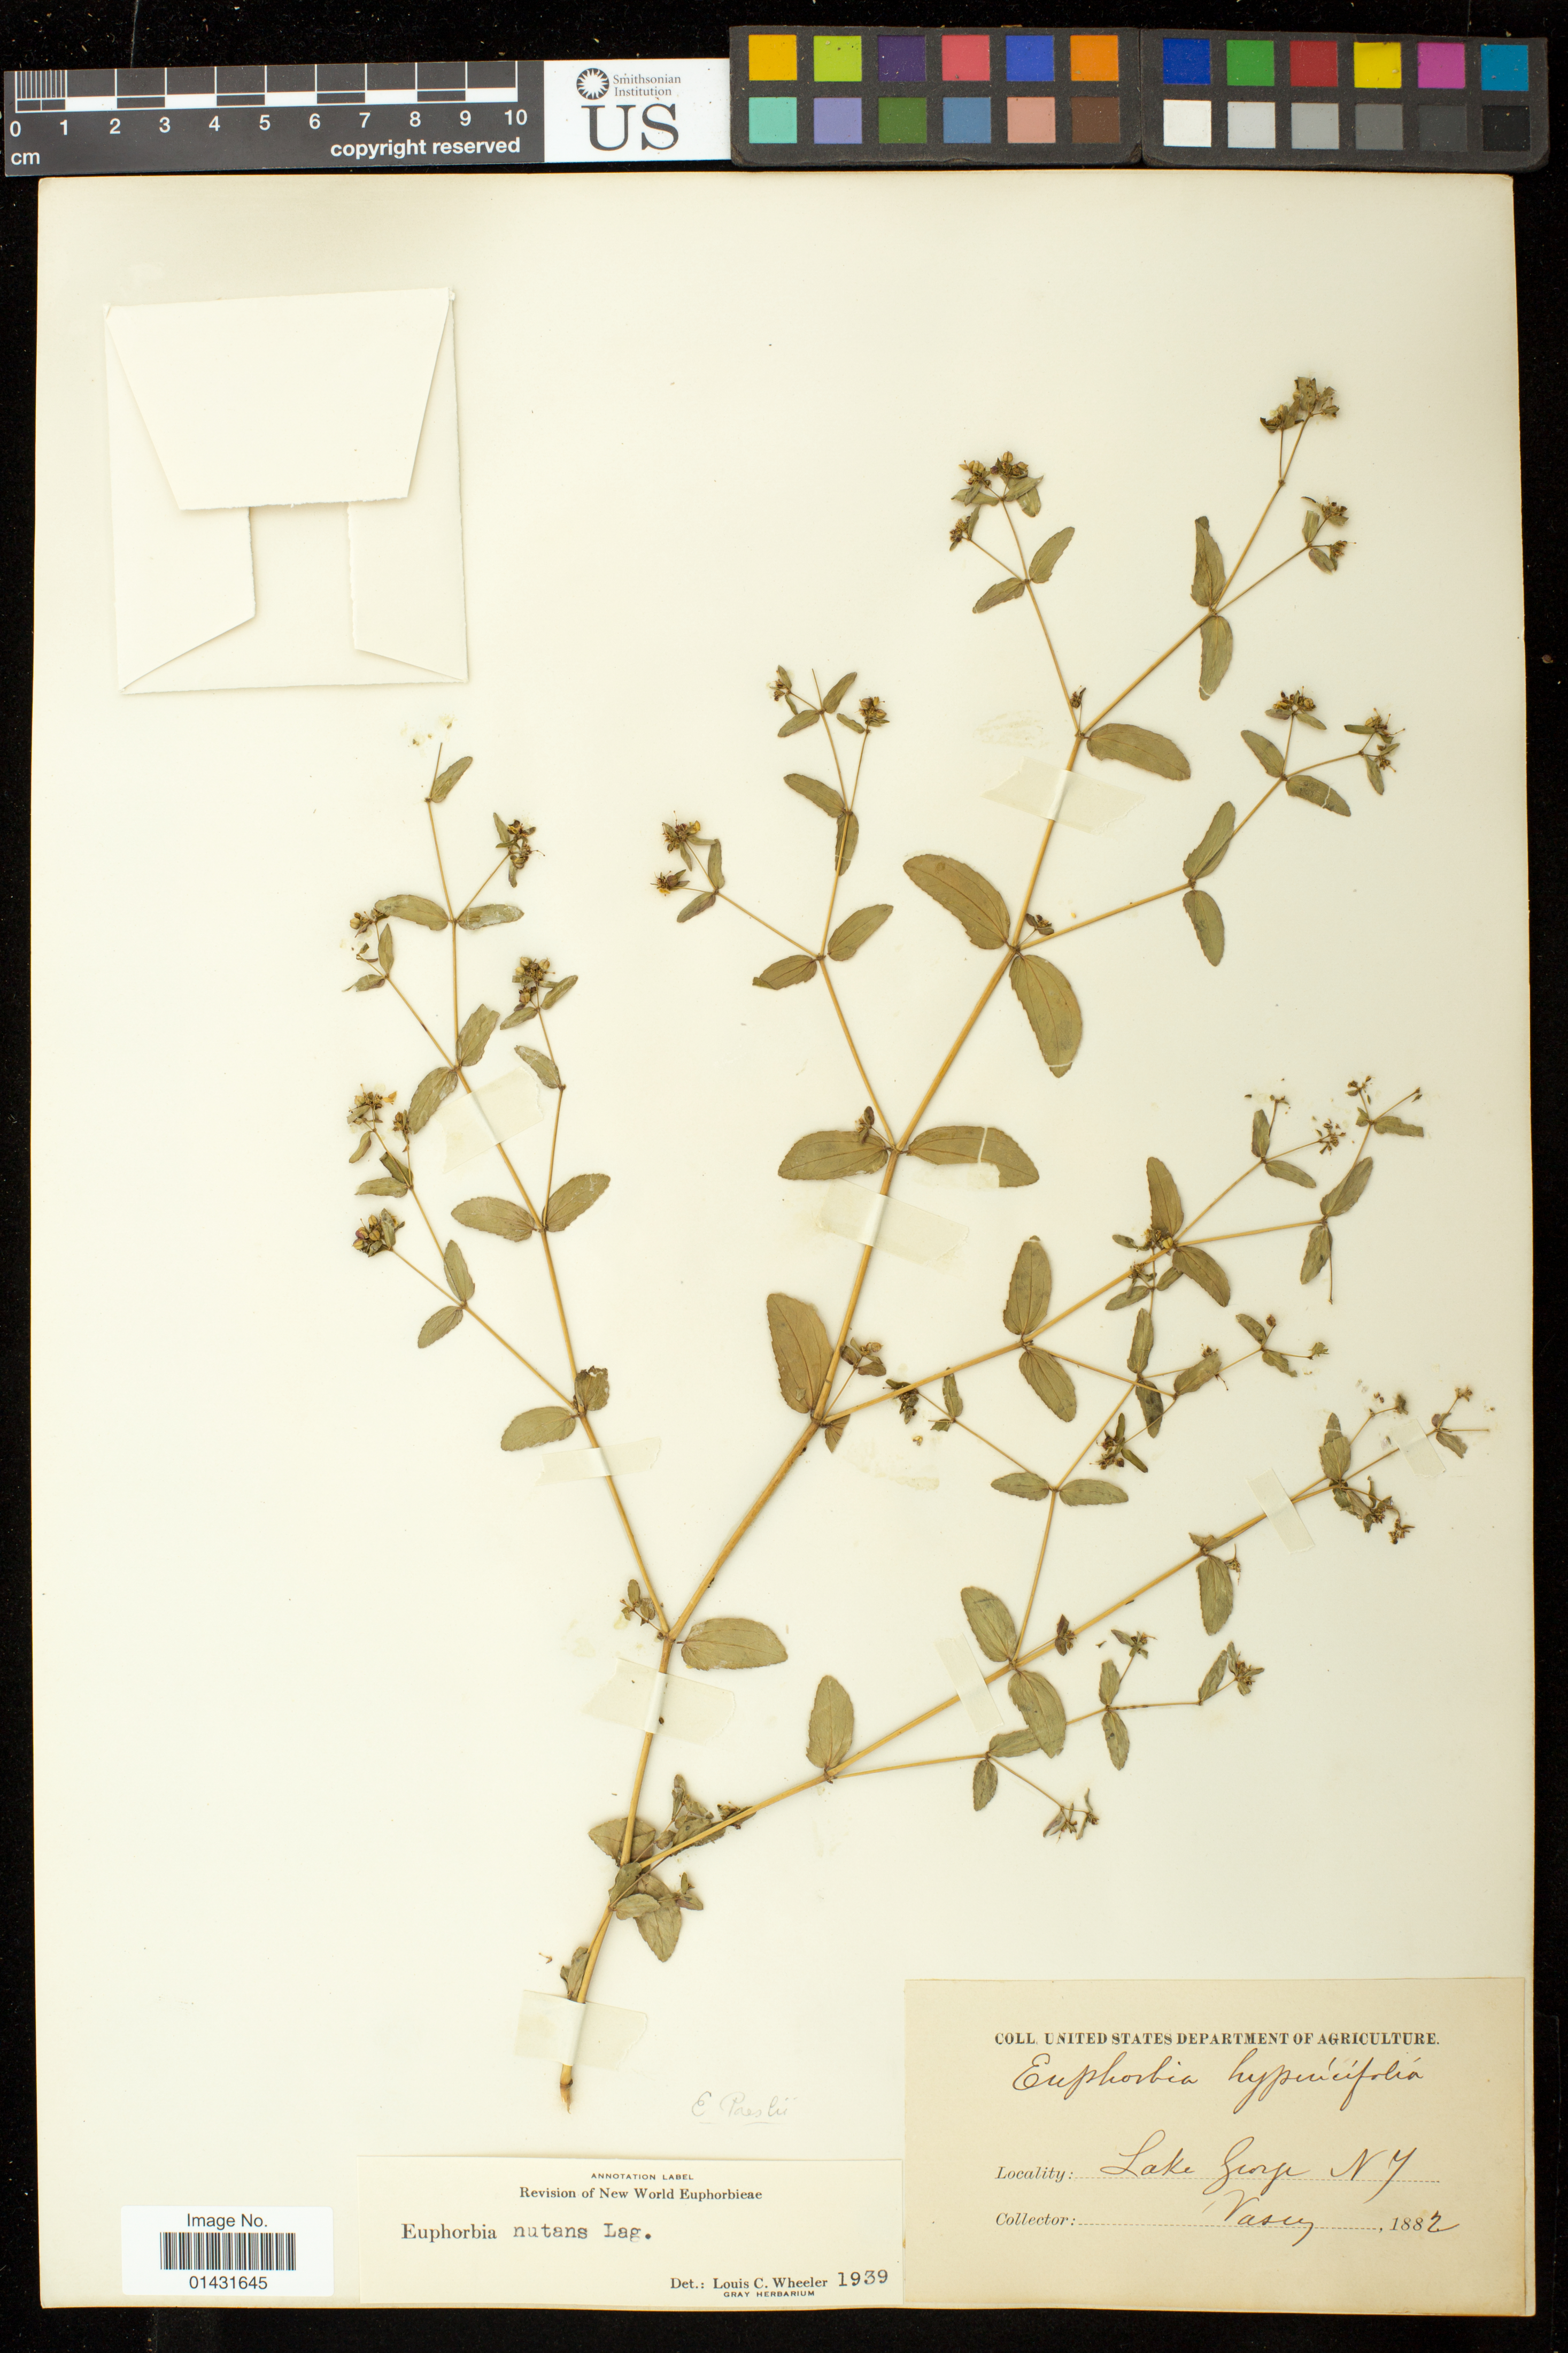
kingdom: Plantae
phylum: Tracheophyta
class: Magnoliopsida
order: Malpighiales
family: Euphorbiaceae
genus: Euphorbia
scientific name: Euphorbia hypericifolia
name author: L.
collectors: Vasey, --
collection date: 1882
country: United States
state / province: New York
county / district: Warren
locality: Lake George